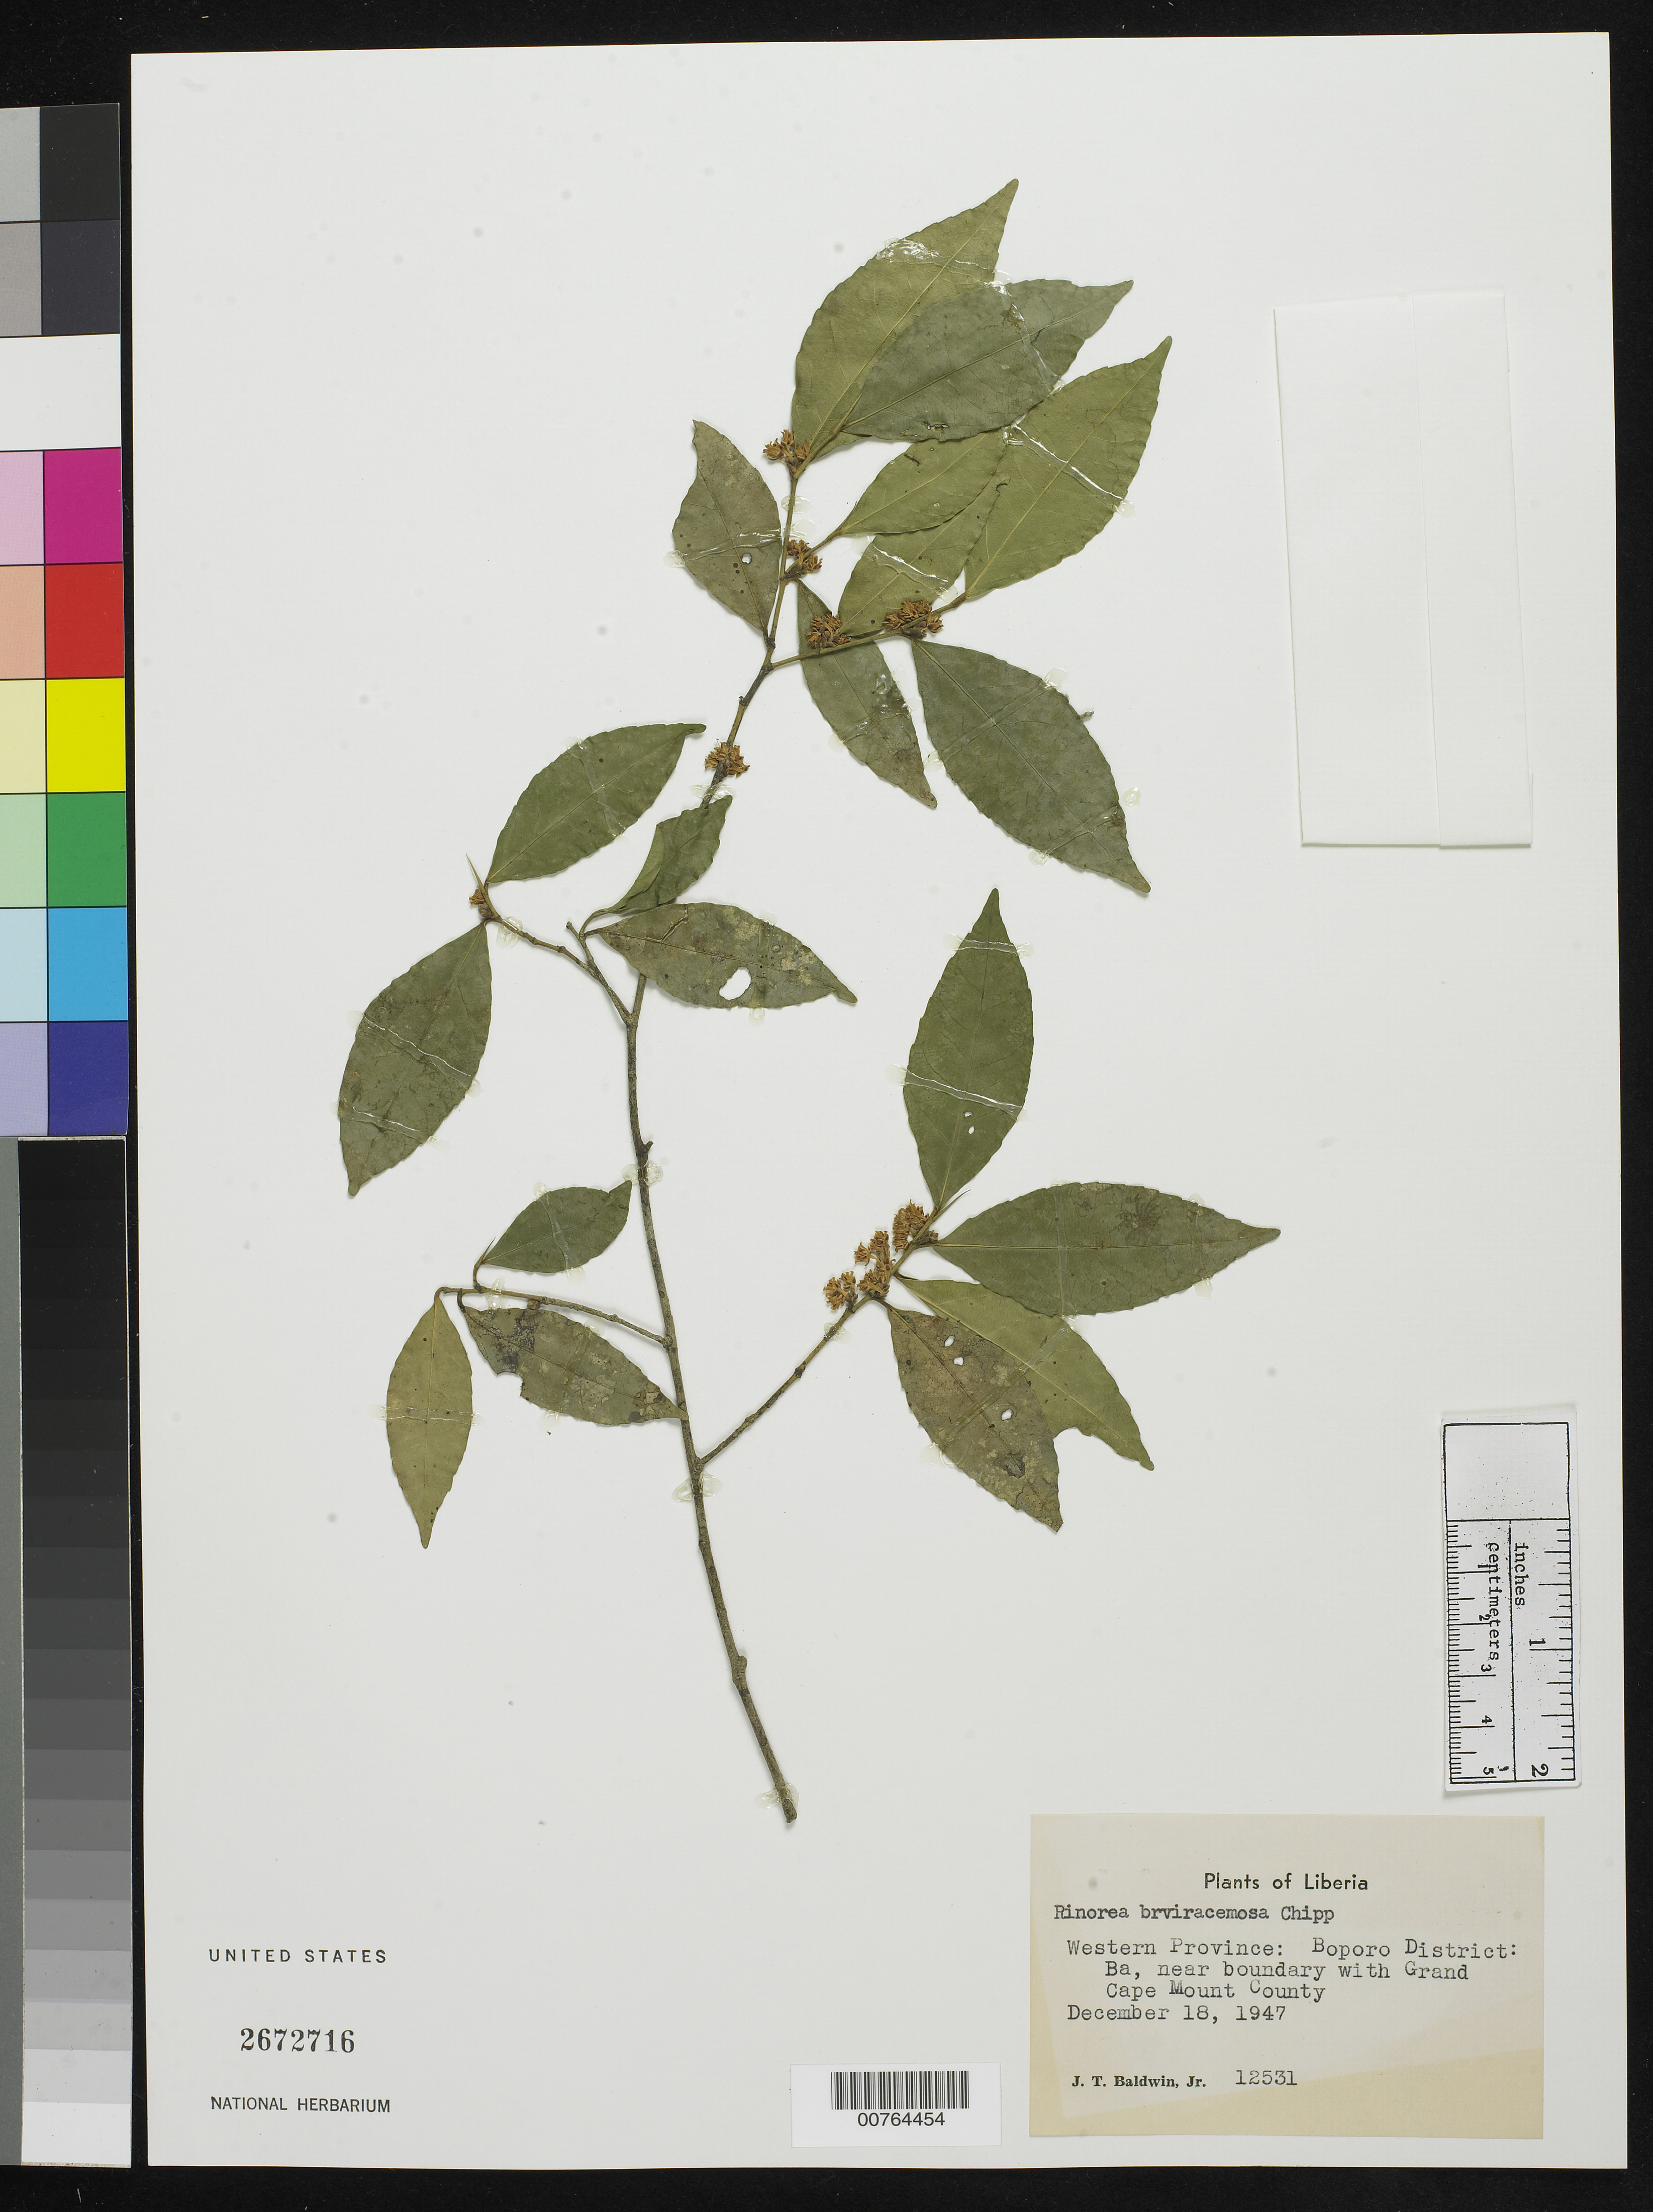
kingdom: Plantae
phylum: Tracheophyta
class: Magnoliopsida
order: Malpighiales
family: Violaceae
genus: Rinorea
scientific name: Rinorea breviracemosa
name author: Chipp.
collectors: J. T. Baldwin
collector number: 12531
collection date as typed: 18 Dec 1947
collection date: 1947-12-18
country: Liberia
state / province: Gbarpolu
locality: Western Province: Boporo District, Ba, near boundary with Grand Cape Mount County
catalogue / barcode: US 2672716